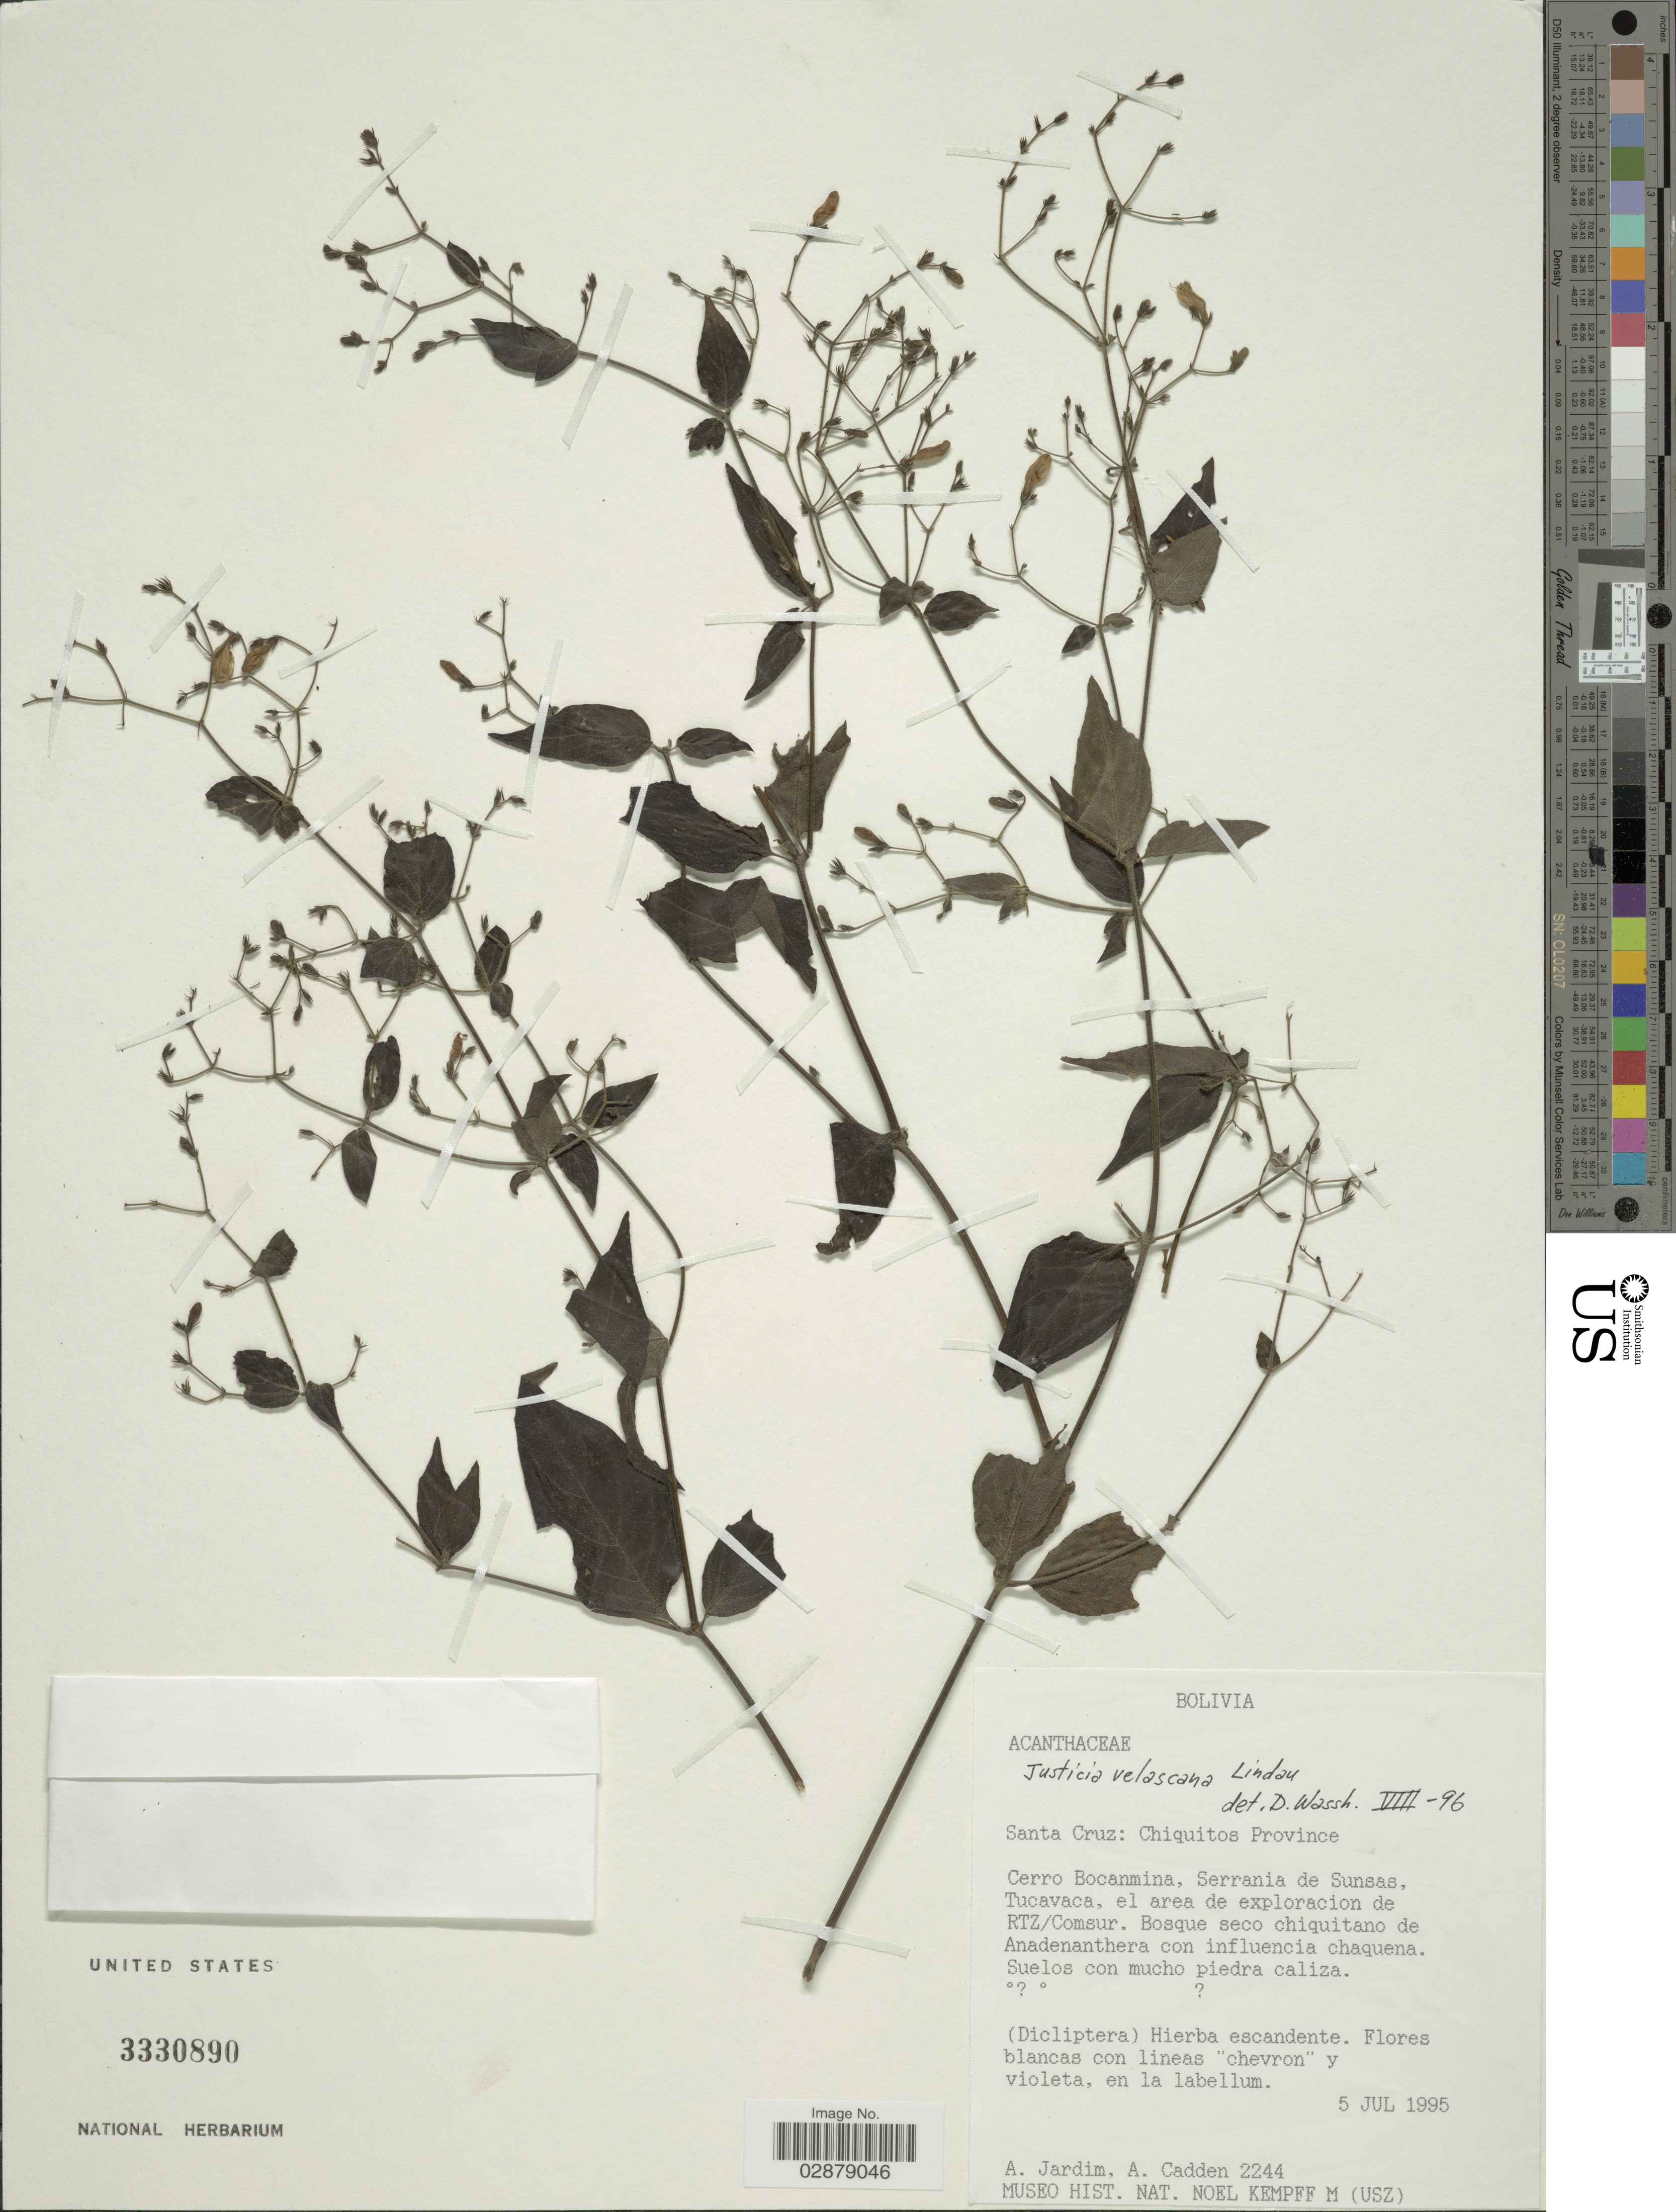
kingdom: Plantae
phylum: Tracheophyta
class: Magnoliopsida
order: Lamiales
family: Acanthaceae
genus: Justicia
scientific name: Justicia glaziovii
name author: Lindau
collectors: A. Jardim & A. Cadden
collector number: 2244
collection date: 1995-07-05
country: Bolivia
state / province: Santa Cruz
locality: Chiquitos Province. Cerro Bocanmina, Serrania de Sunsas, Tucavaca, el area de exploracion de RTZ/ Comsur.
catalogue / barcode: US 3330890